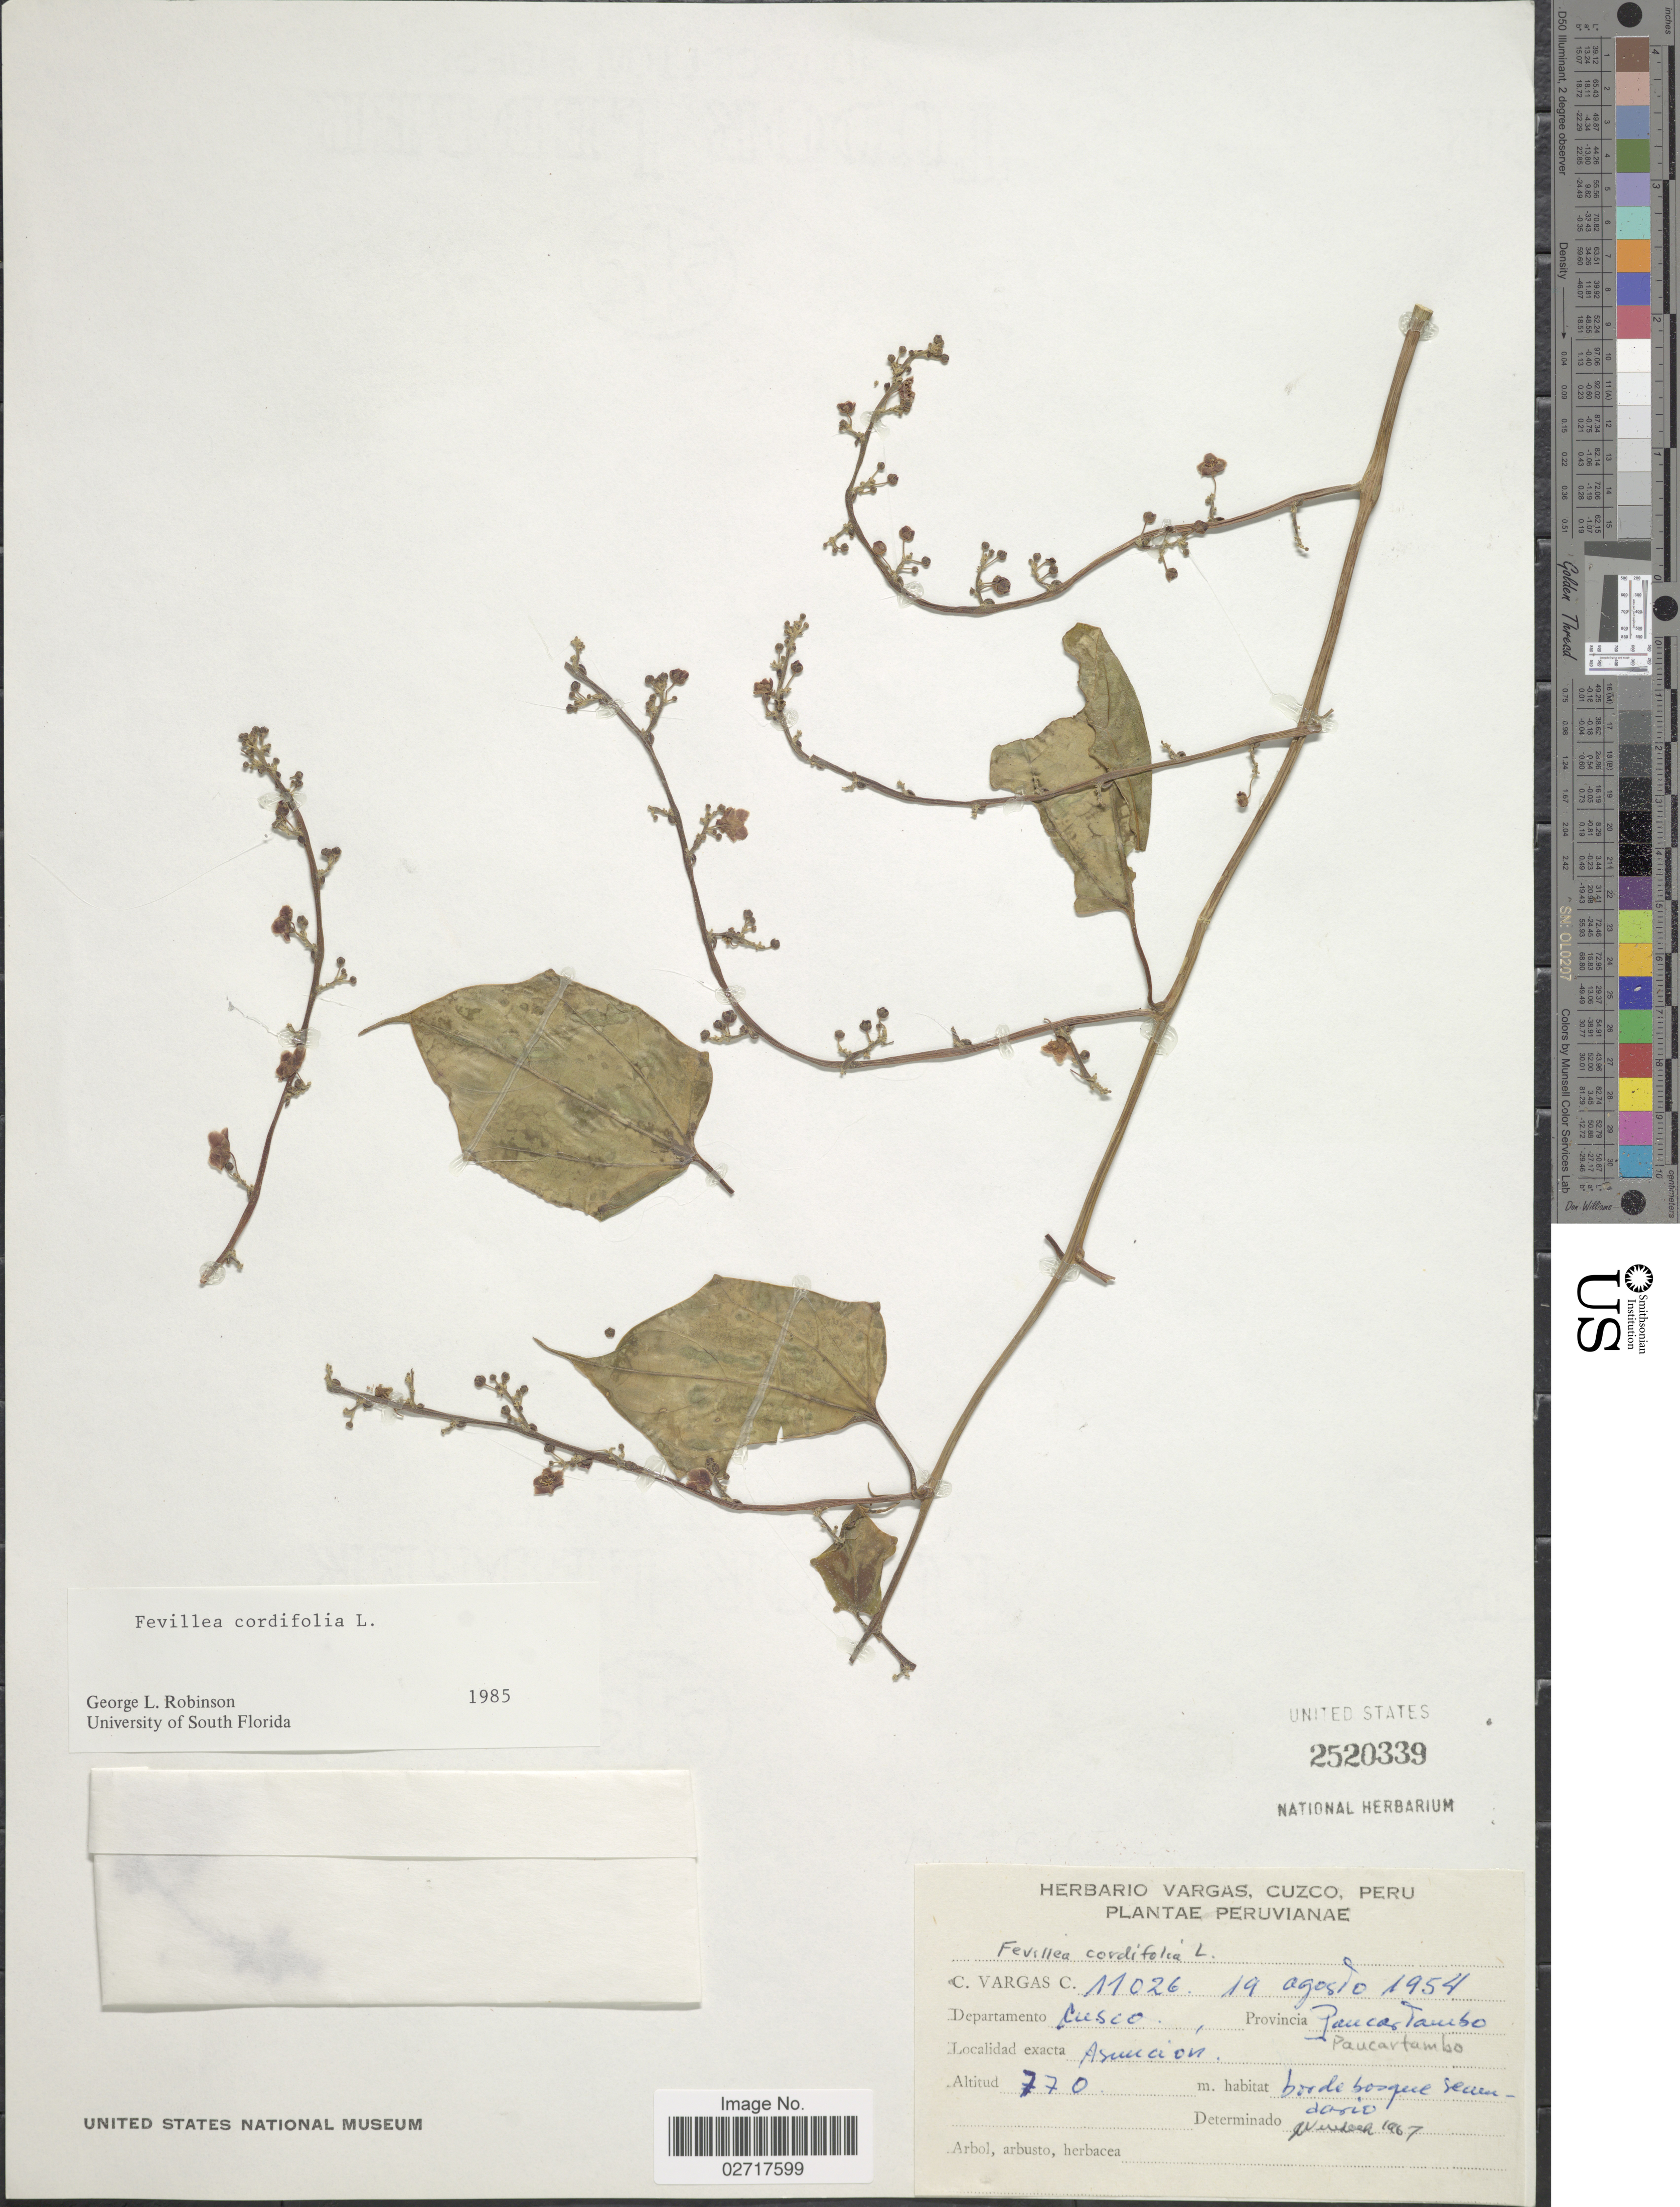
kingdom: Plantae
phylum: Tracheophyta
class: Magnoliopsida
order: Cucurbitales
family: Cucurbitaceae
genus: Fevillea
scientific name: Fevillea cordifolia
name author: L.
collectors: C. Vargas Calderón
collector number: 11026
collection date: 1954-08-19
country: Peru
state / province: Cusco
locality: Provincia Paucartambo. Asuncion.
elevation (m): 770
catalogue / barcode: US 2520339